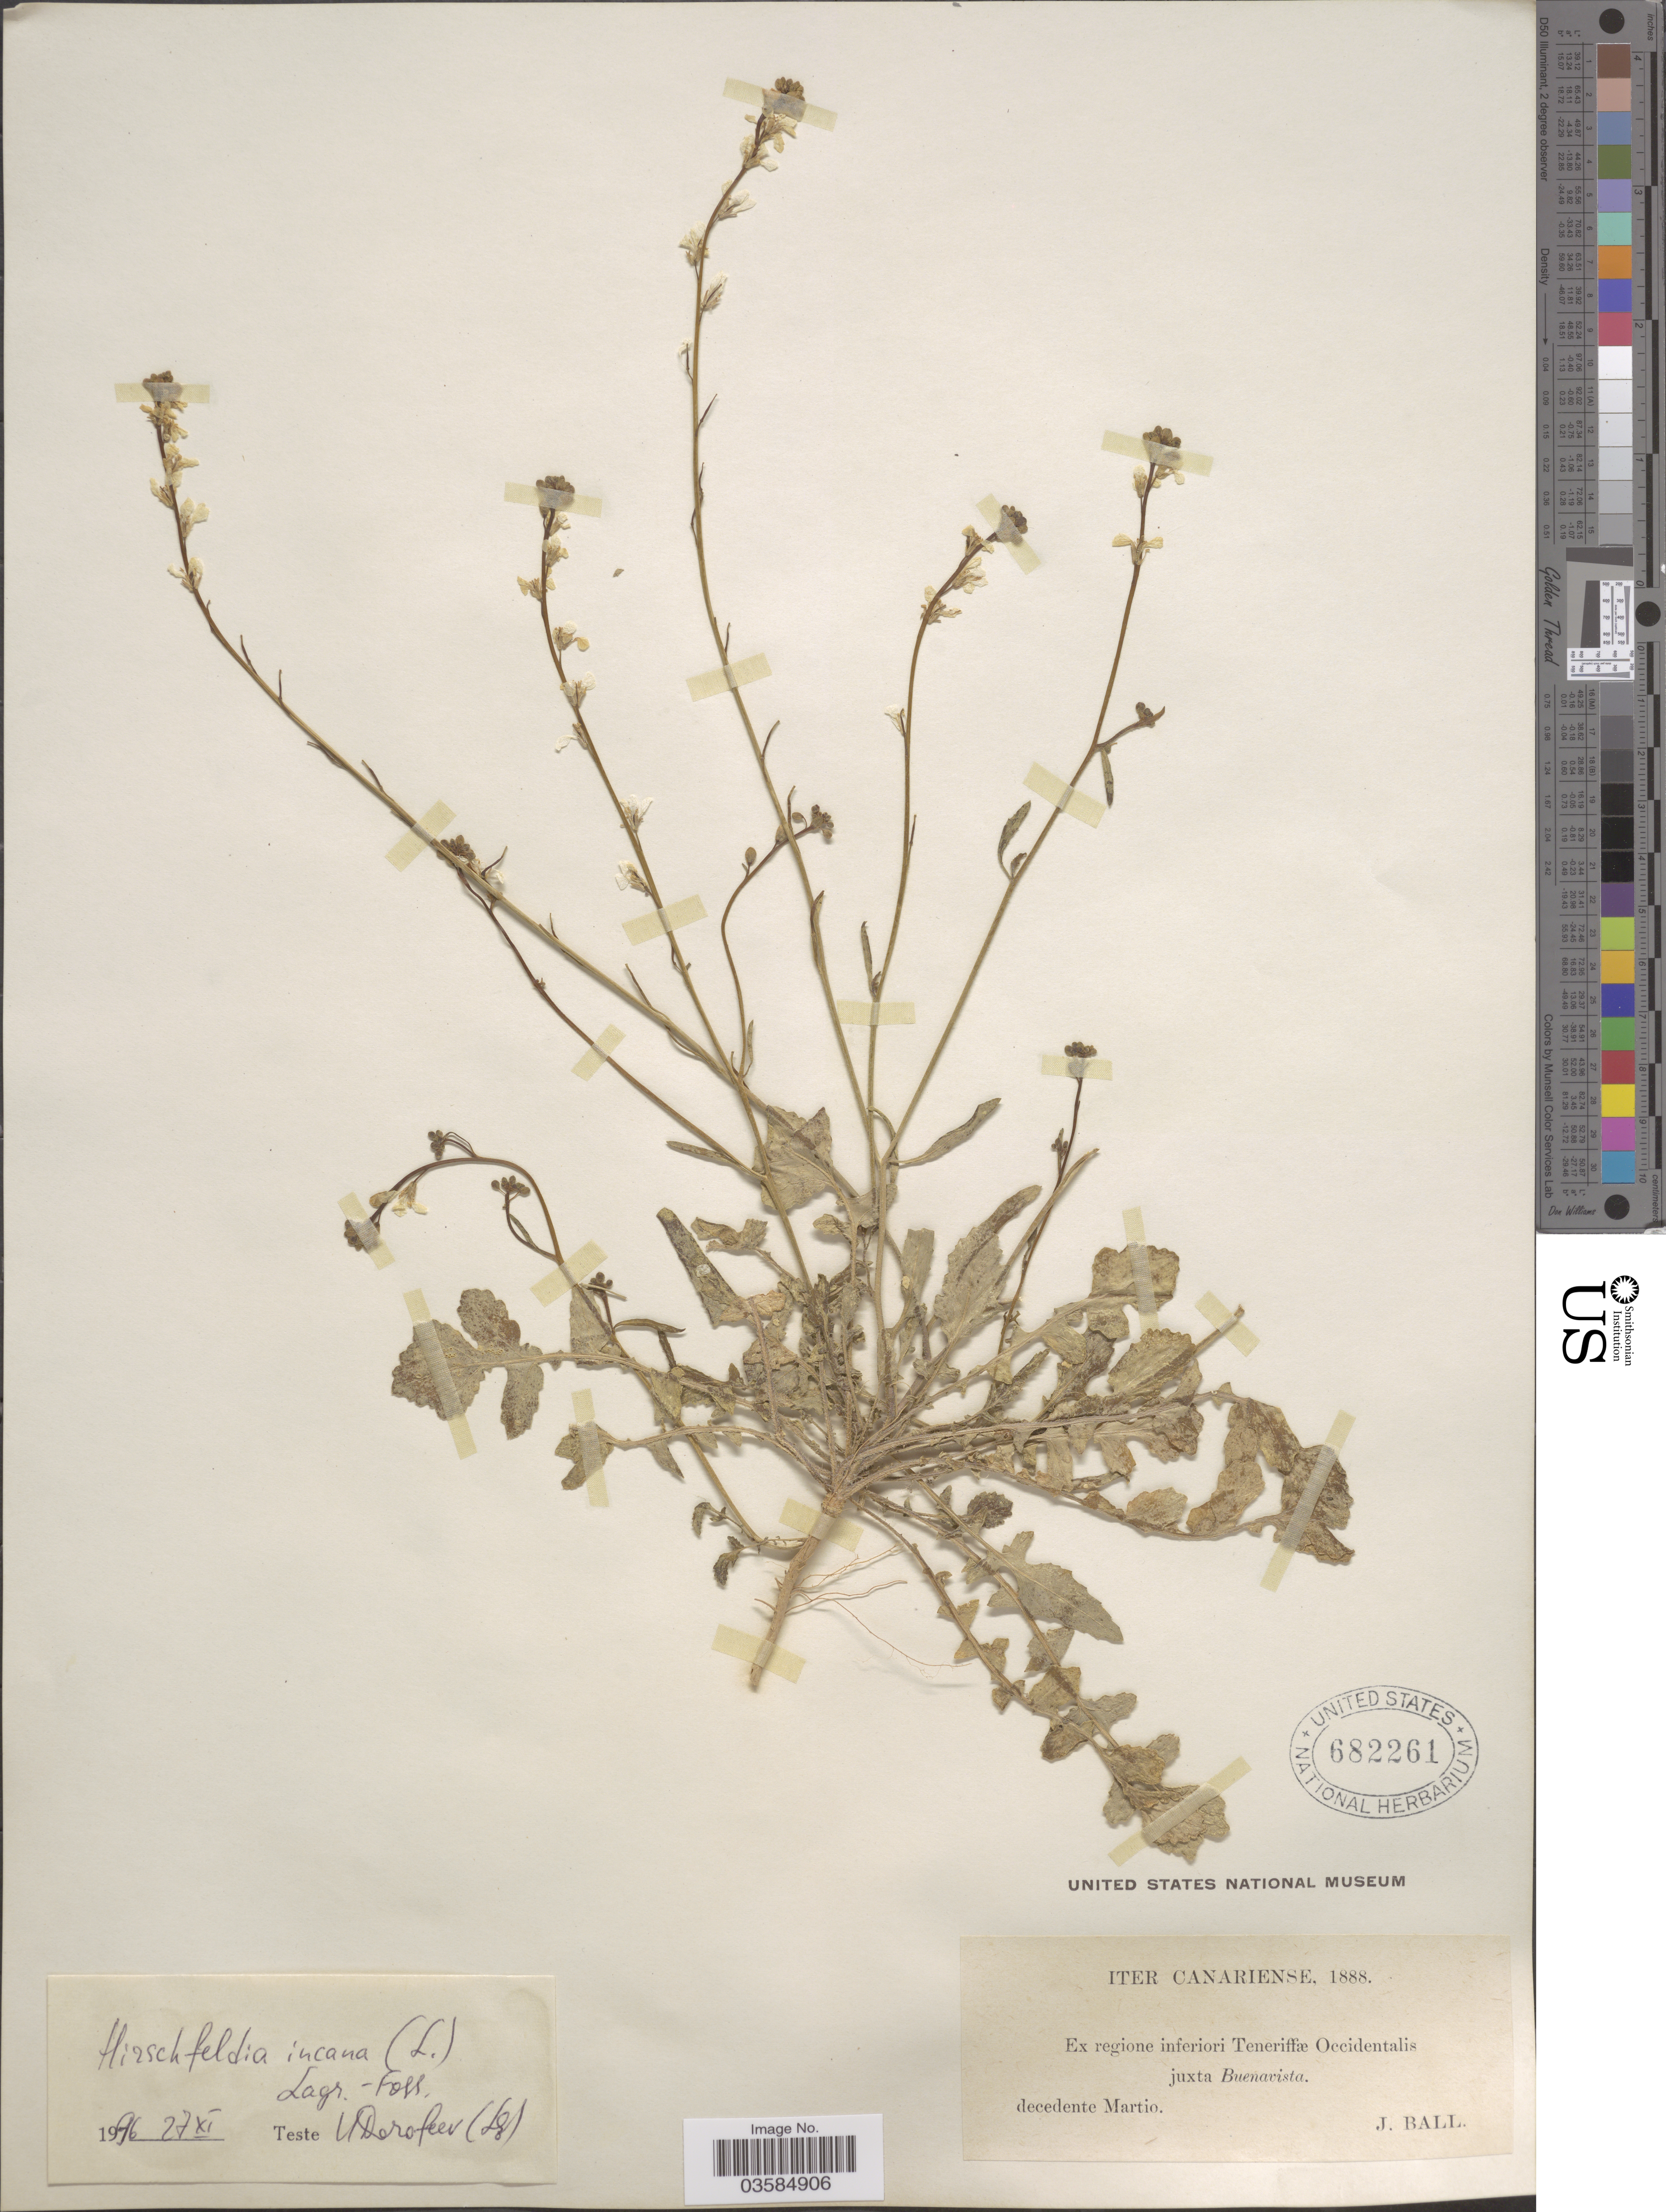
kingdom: Plantae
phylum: Tracheophyta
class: Magnoliopsida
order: Brassicales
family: Brassicaceae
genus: Hirschfeldia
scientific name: Hirschfeldia incana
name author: (L.) Lagr.-Foss.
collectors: J. Ball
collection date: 1888-03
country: Spain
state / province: Canarias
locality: Iter Canariense. Ex regione Teneriffæ Occidentalis juxta Buenavista.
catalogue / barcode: US 682261